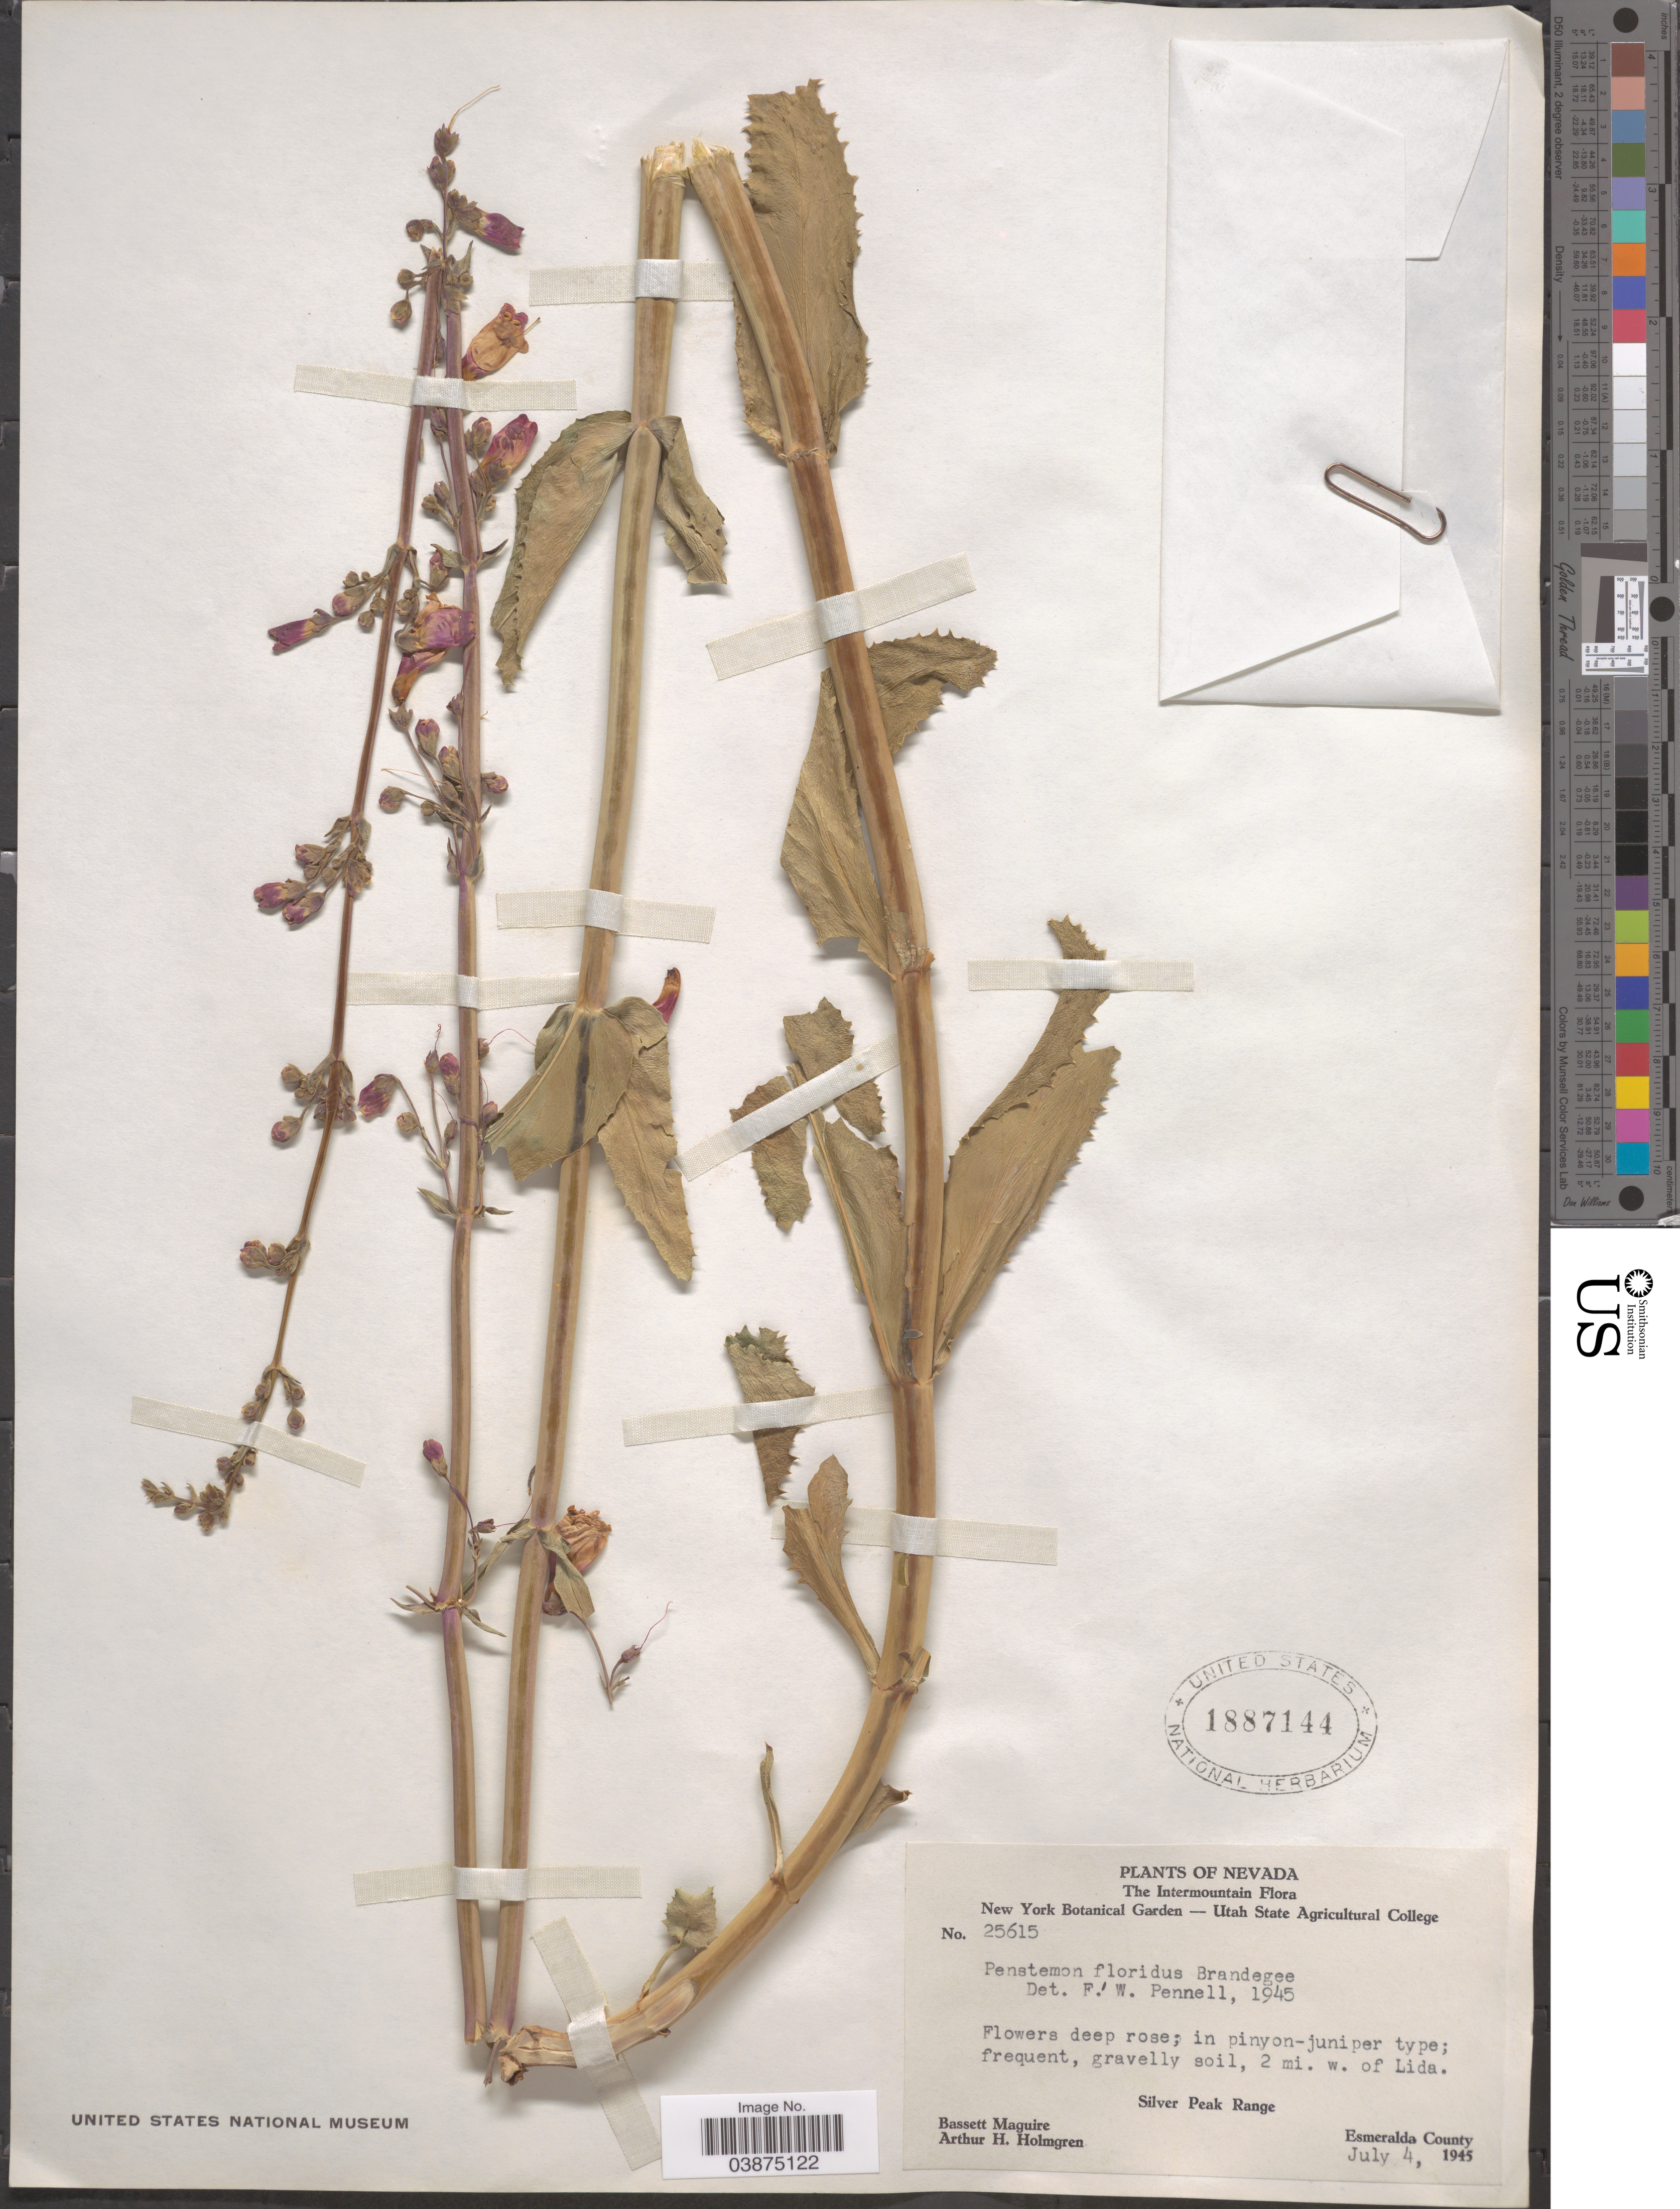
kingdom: Plantae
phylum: Tracheophyta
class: Magnoliopsida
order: Lamiales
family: Plantaginaceae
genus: Penstemon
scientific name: Penstemon floridus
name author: Brandegee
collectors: B. Maguire & A. H. Holmgren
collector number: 25615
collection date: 1945-07-04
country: United States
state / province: Nevada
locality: The Intermountain. 2 mi. w. of Lida. Silver Peak Range. Esmeralda County.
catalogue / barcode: US 1887144